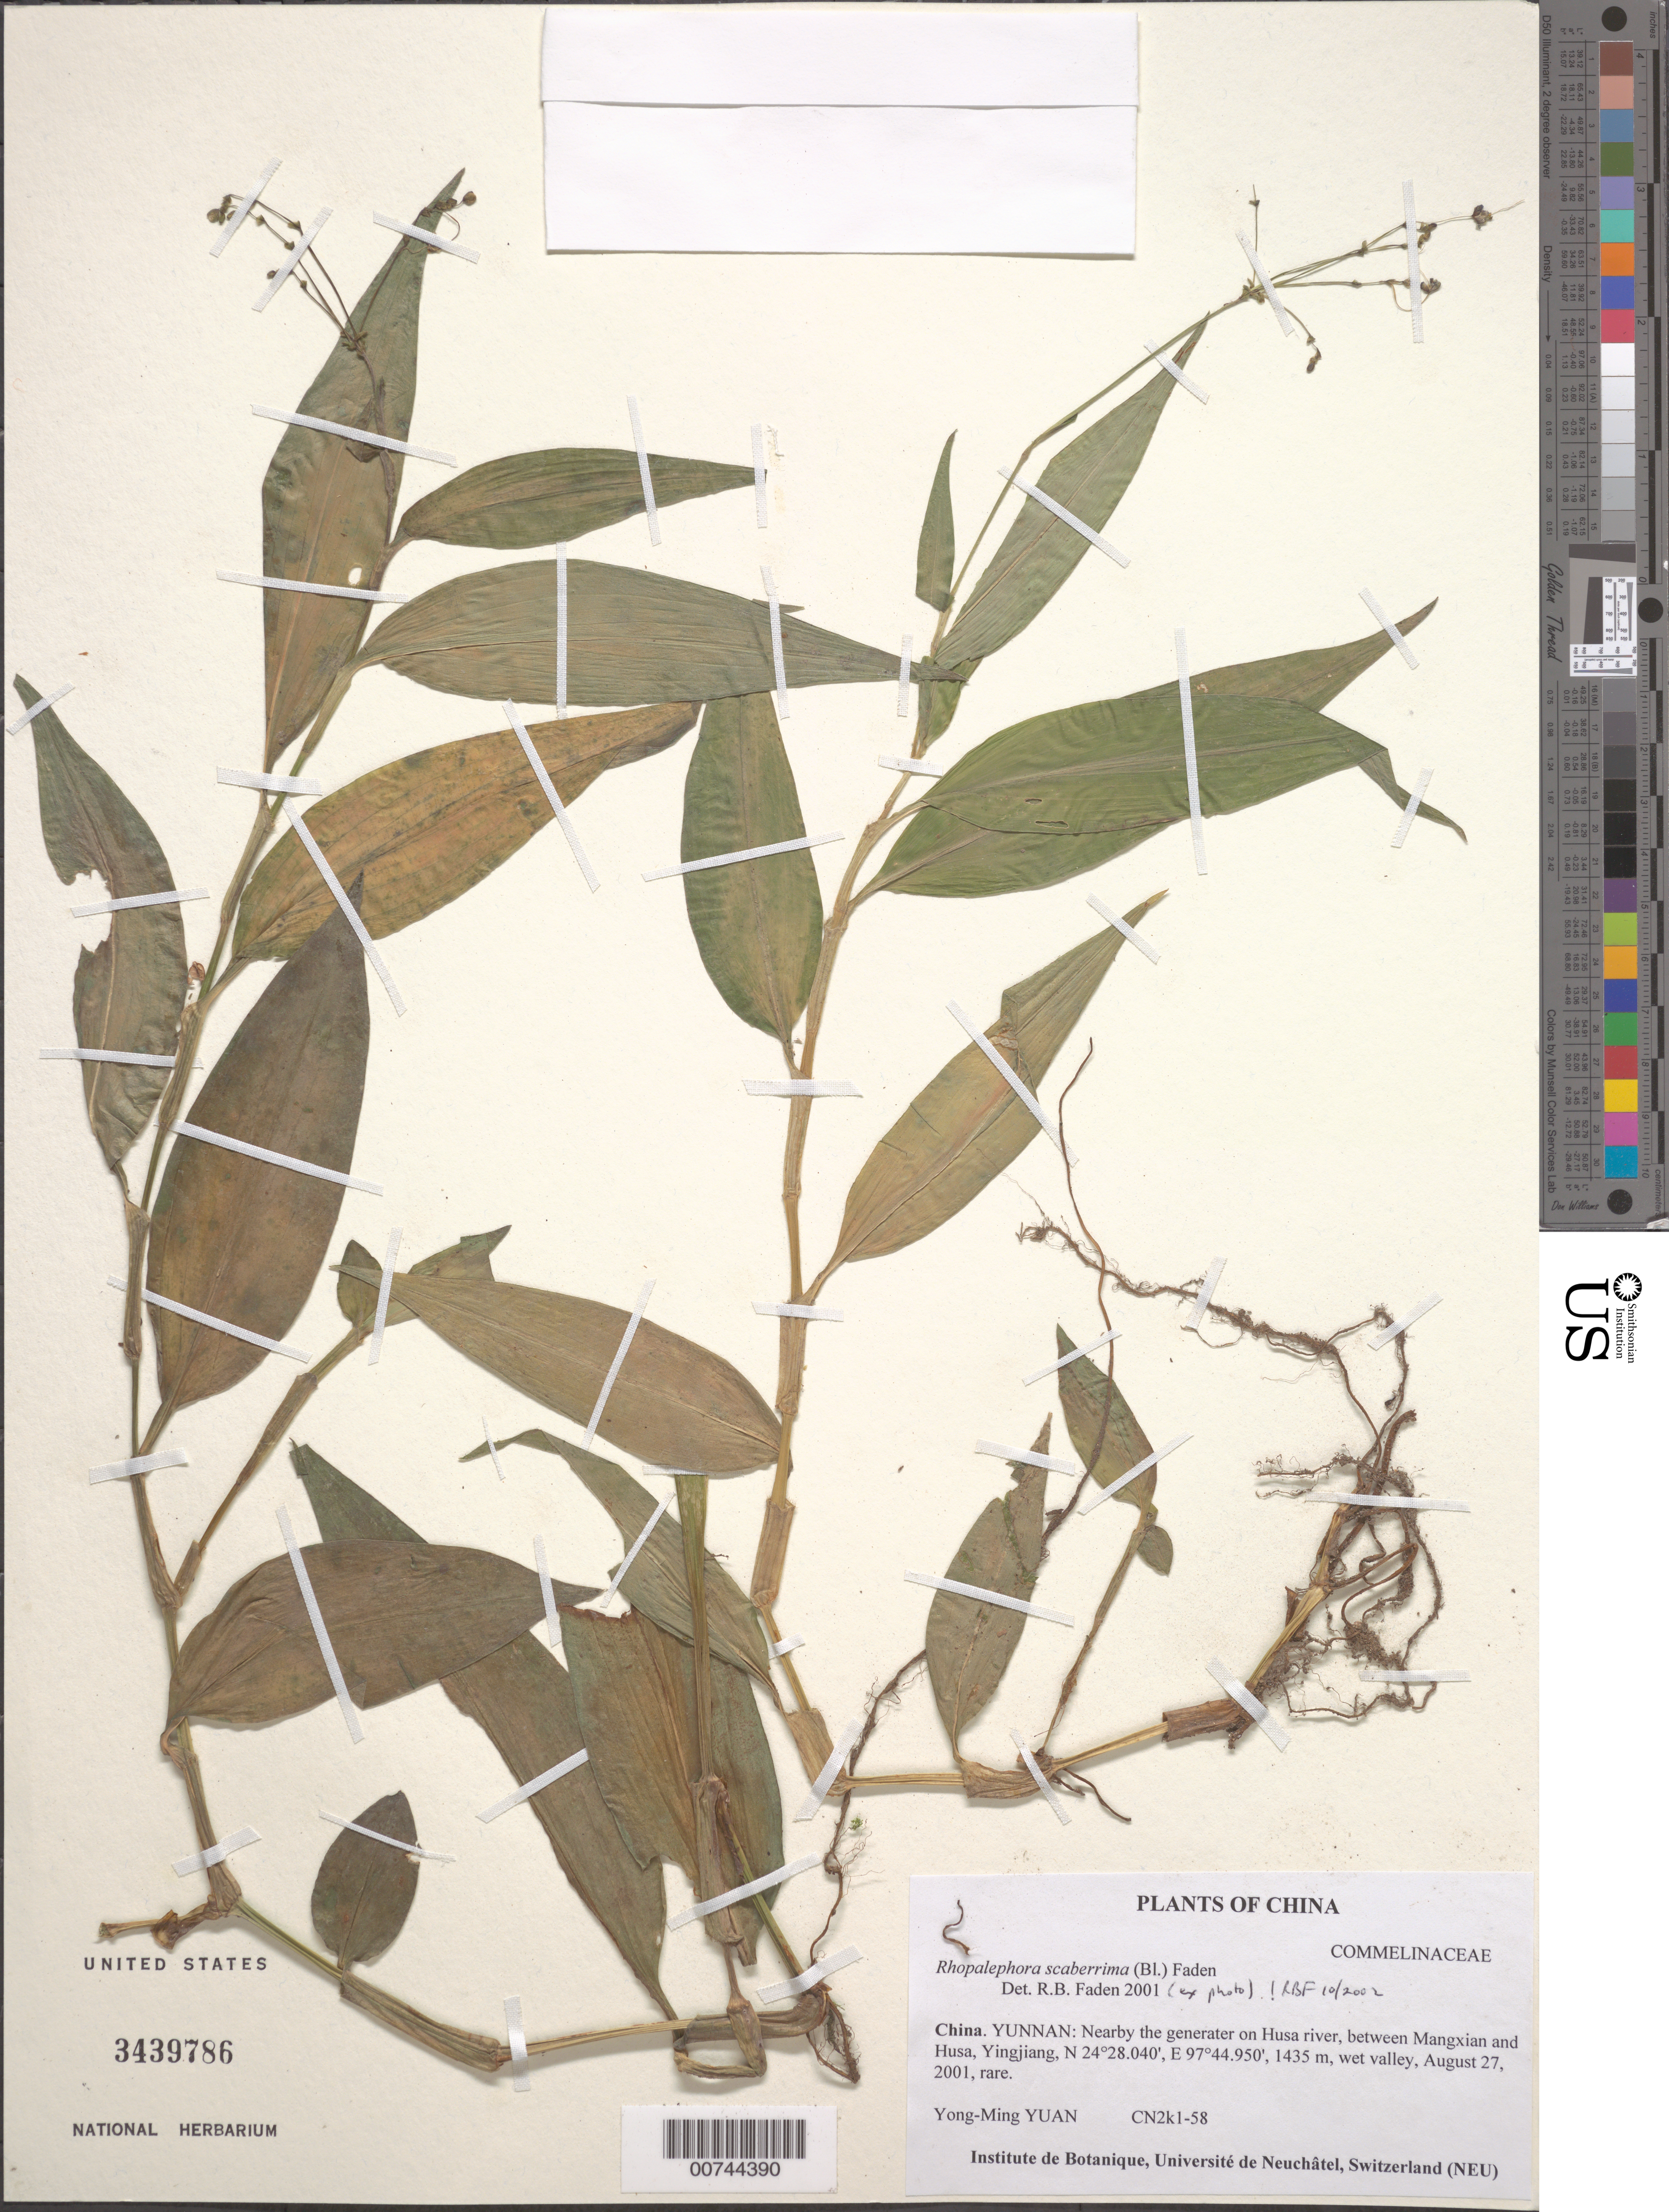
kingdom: Plantae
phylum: Tracheophyta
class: Liliopsida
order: Commelinales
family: Commelinaceae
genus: Rhopalephora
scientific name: Rhopalephora scaberrima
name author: (Blume) Faden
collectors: Y. M. Yuan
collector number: CN2k1-58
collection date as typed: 27 Aug 2001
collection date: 2001-08-27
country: China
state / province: Yunnan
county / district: Longchuan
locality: Nearby the generator on Husa River, between Man=gxian and Husa, Yingjiang.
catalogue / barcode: US 3439786